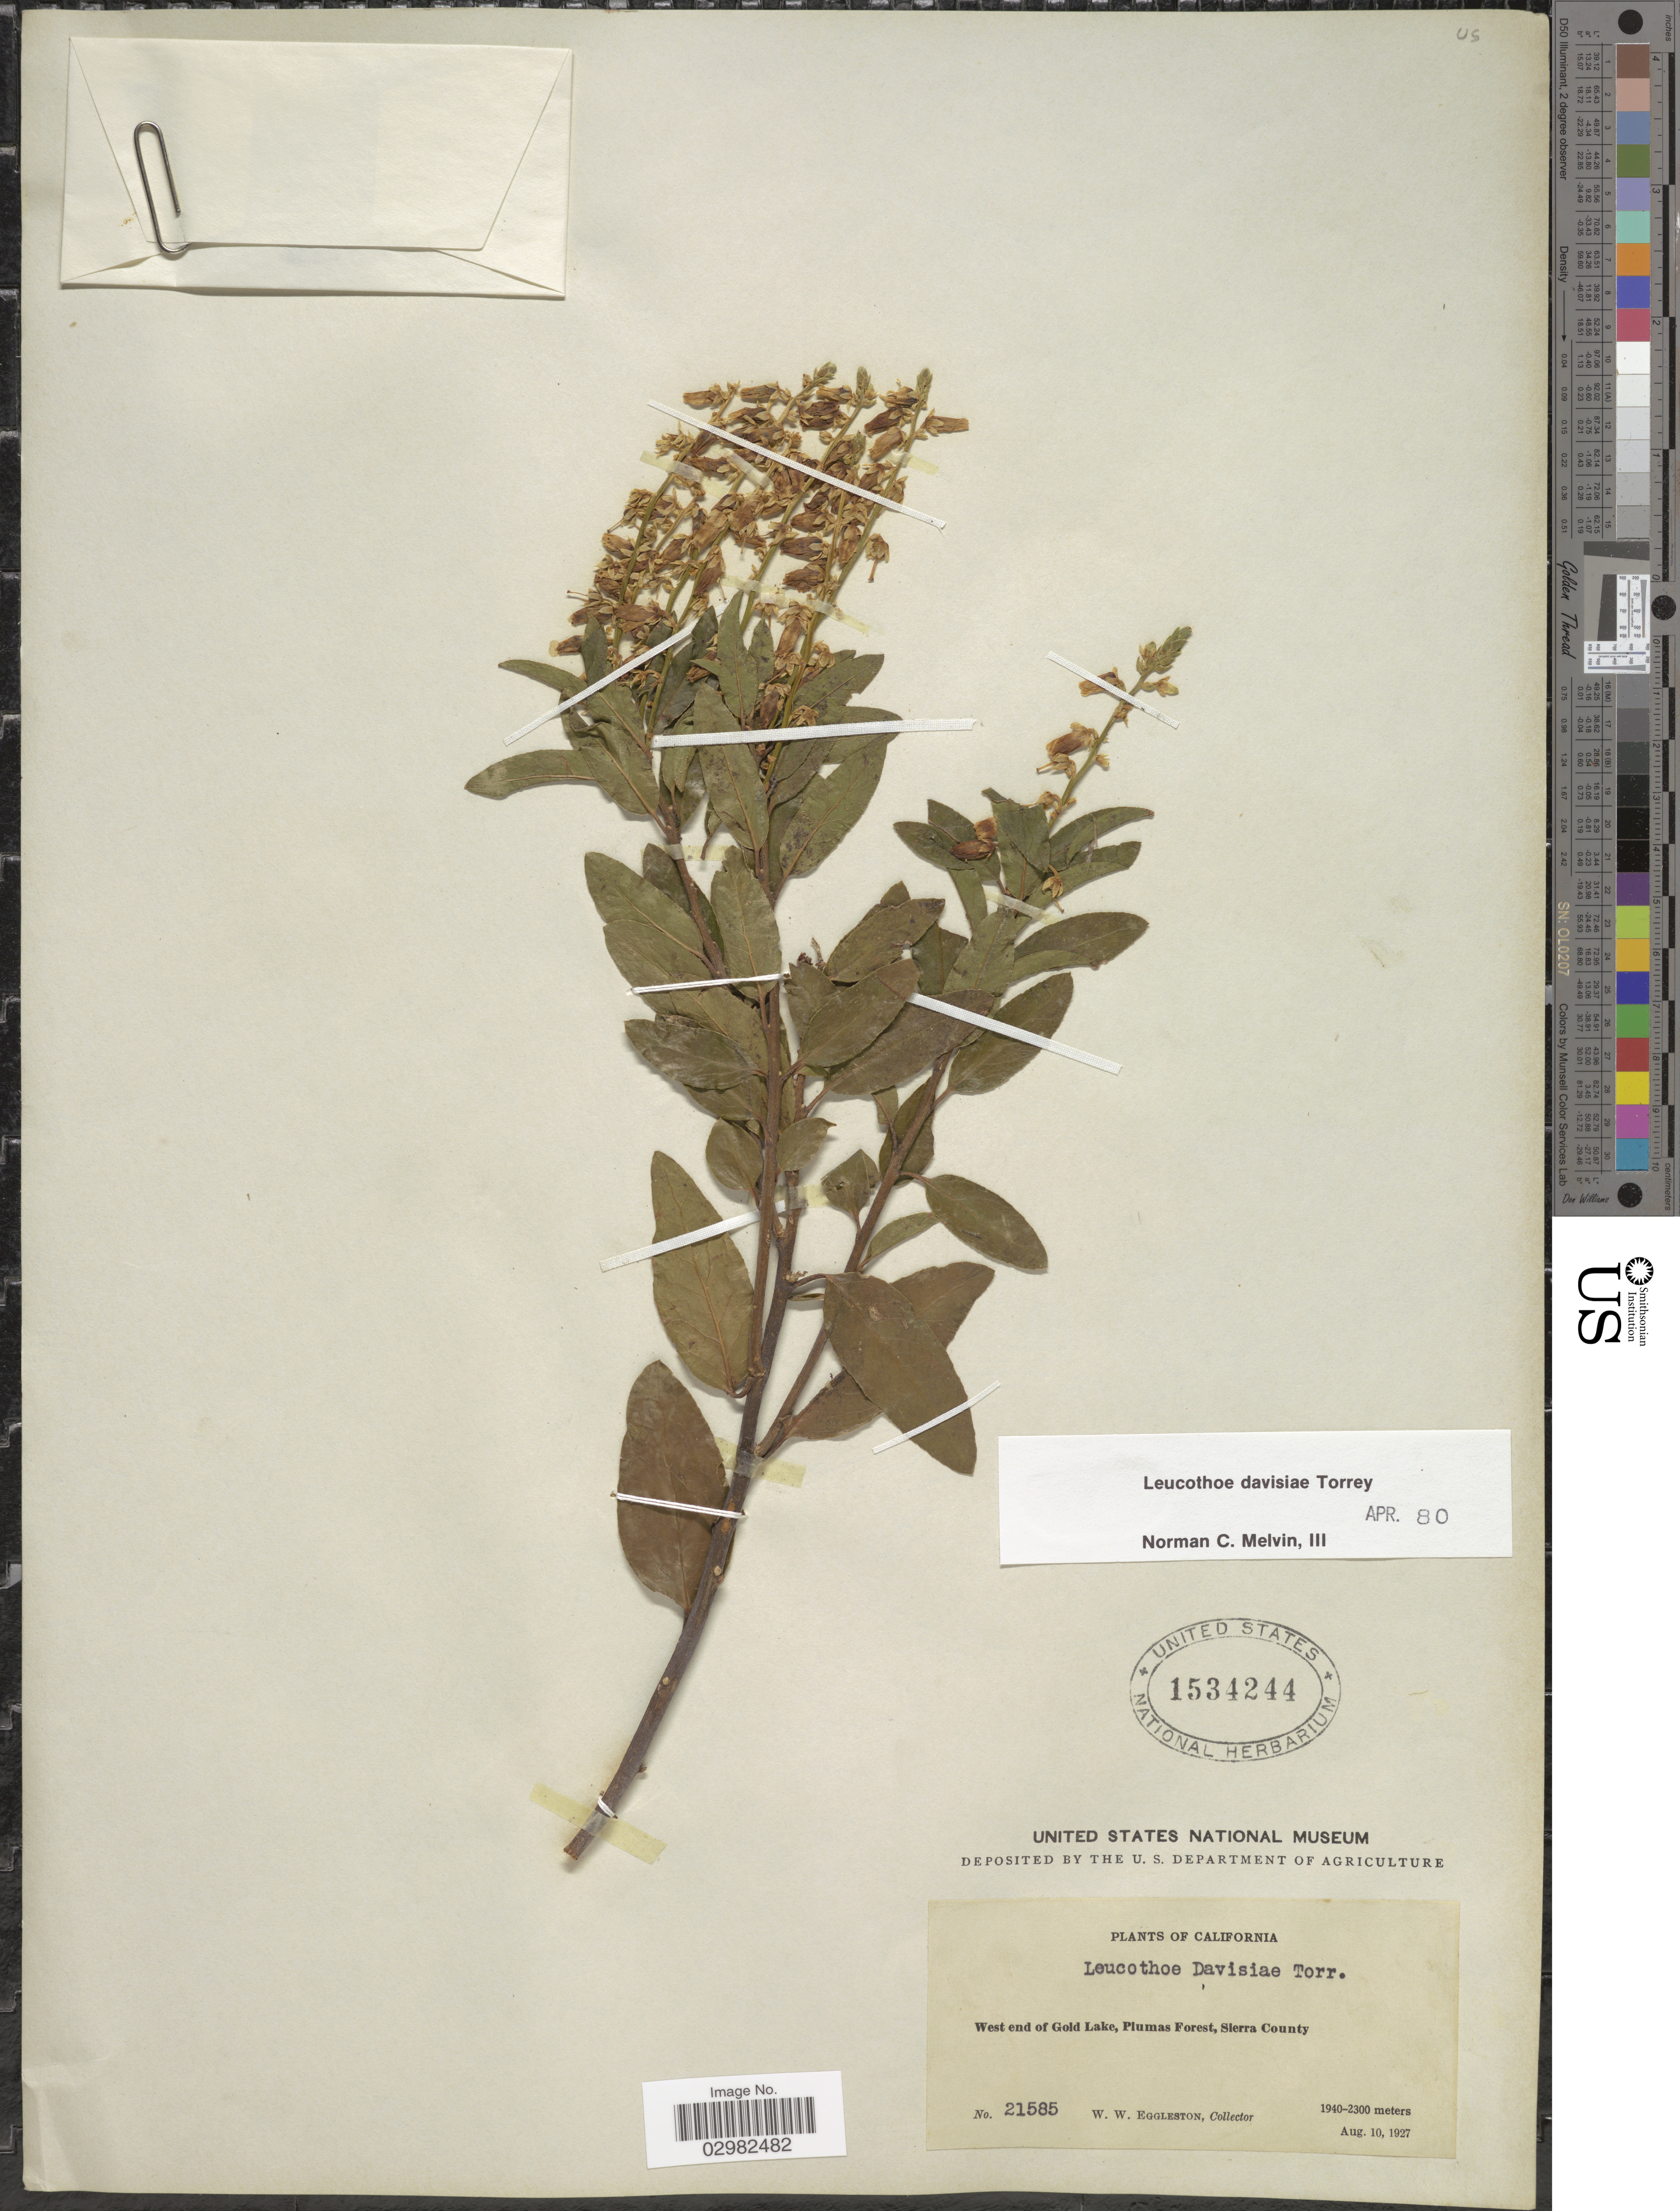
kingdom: Plantae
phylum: Tracheophyta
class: Magnoliopsida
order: Ericales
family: Ericaceae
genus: Leucothoe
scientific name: Leucothoë davisiae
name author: Torr.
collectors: W. W. Eggleston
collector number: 21585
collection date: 1927-08-10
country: United States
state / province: California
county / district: Sierra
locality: West end of Gold Lake, Plumas Forest, Sierra County.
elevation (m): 1940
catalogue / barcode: US 1534244